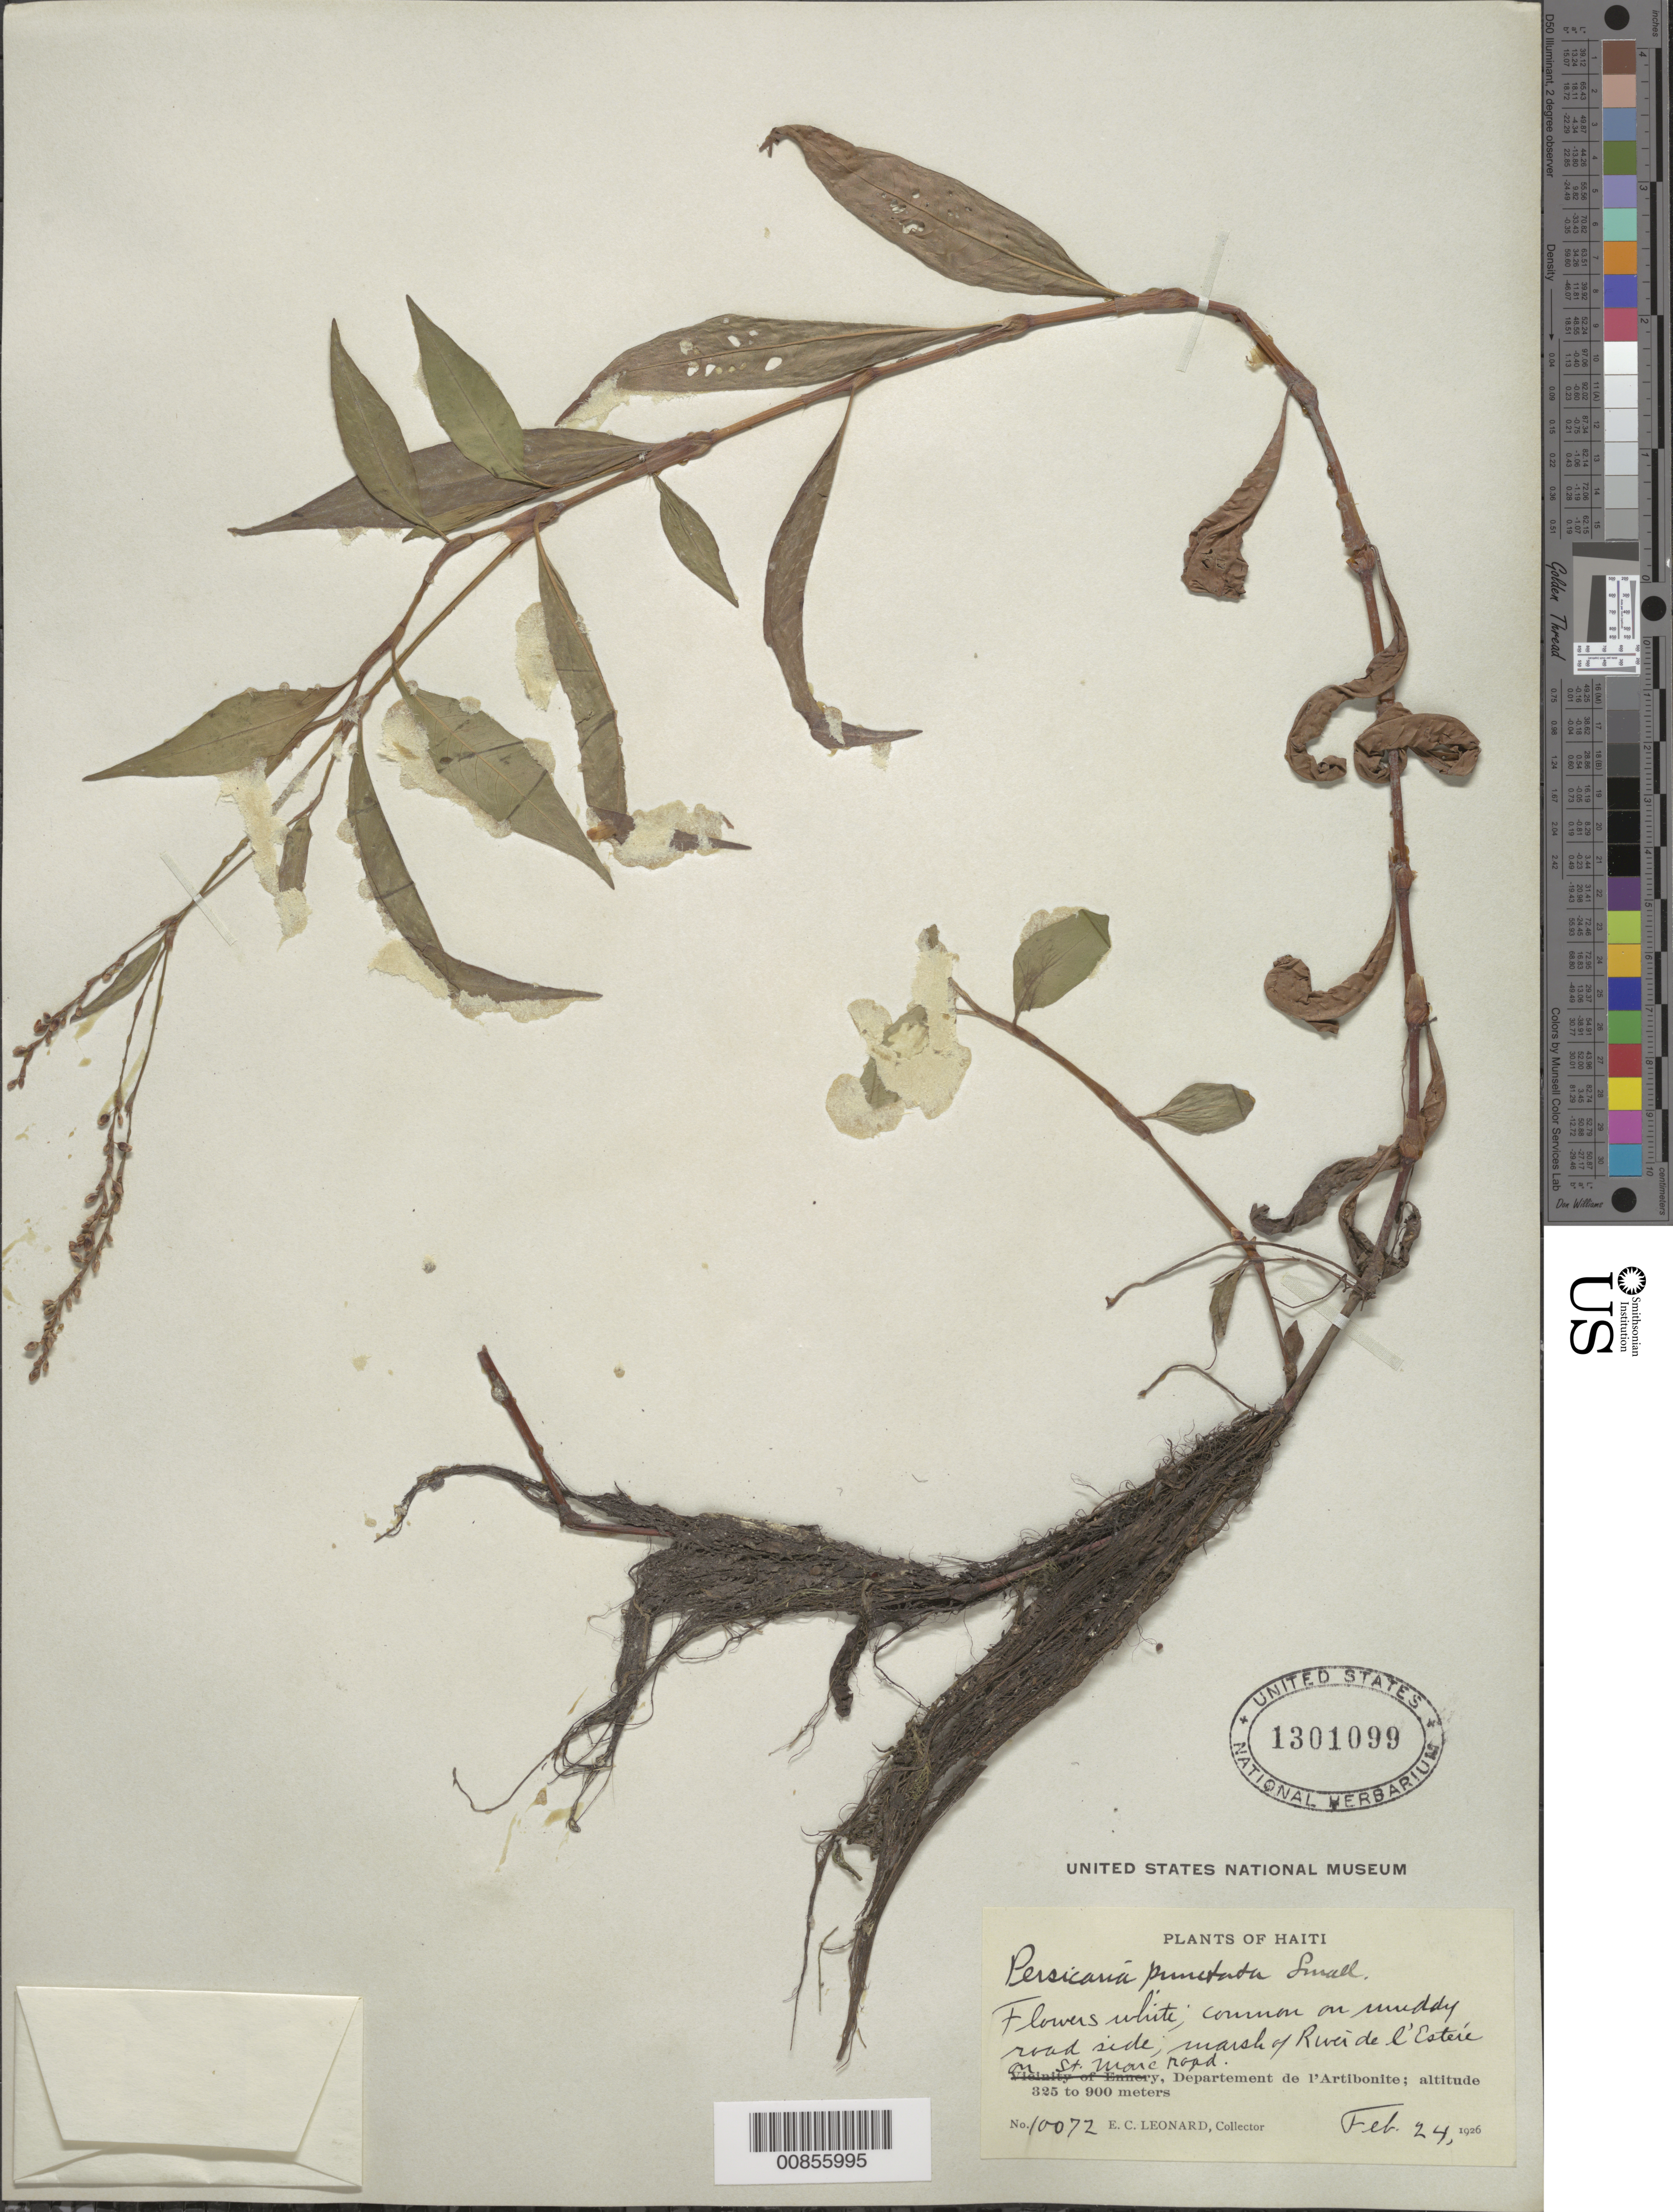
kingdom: Plantae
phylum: Tracheophyta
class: Magnoliopsida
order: Caryophyllales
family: Polygonaceae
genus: Polygonum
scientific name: Polygonum punctatum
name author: Elliott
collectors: E. C. Leonard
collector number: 10072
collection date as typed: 24 Feb 1926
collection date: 1926-02-24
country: Haiti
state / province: Artibonite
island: Hispaniola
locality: Marsh of River de l'Esteré on St. Marc road.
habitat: Common on muddy road side; marsh of river.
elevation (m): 325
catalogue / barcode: US 1301099